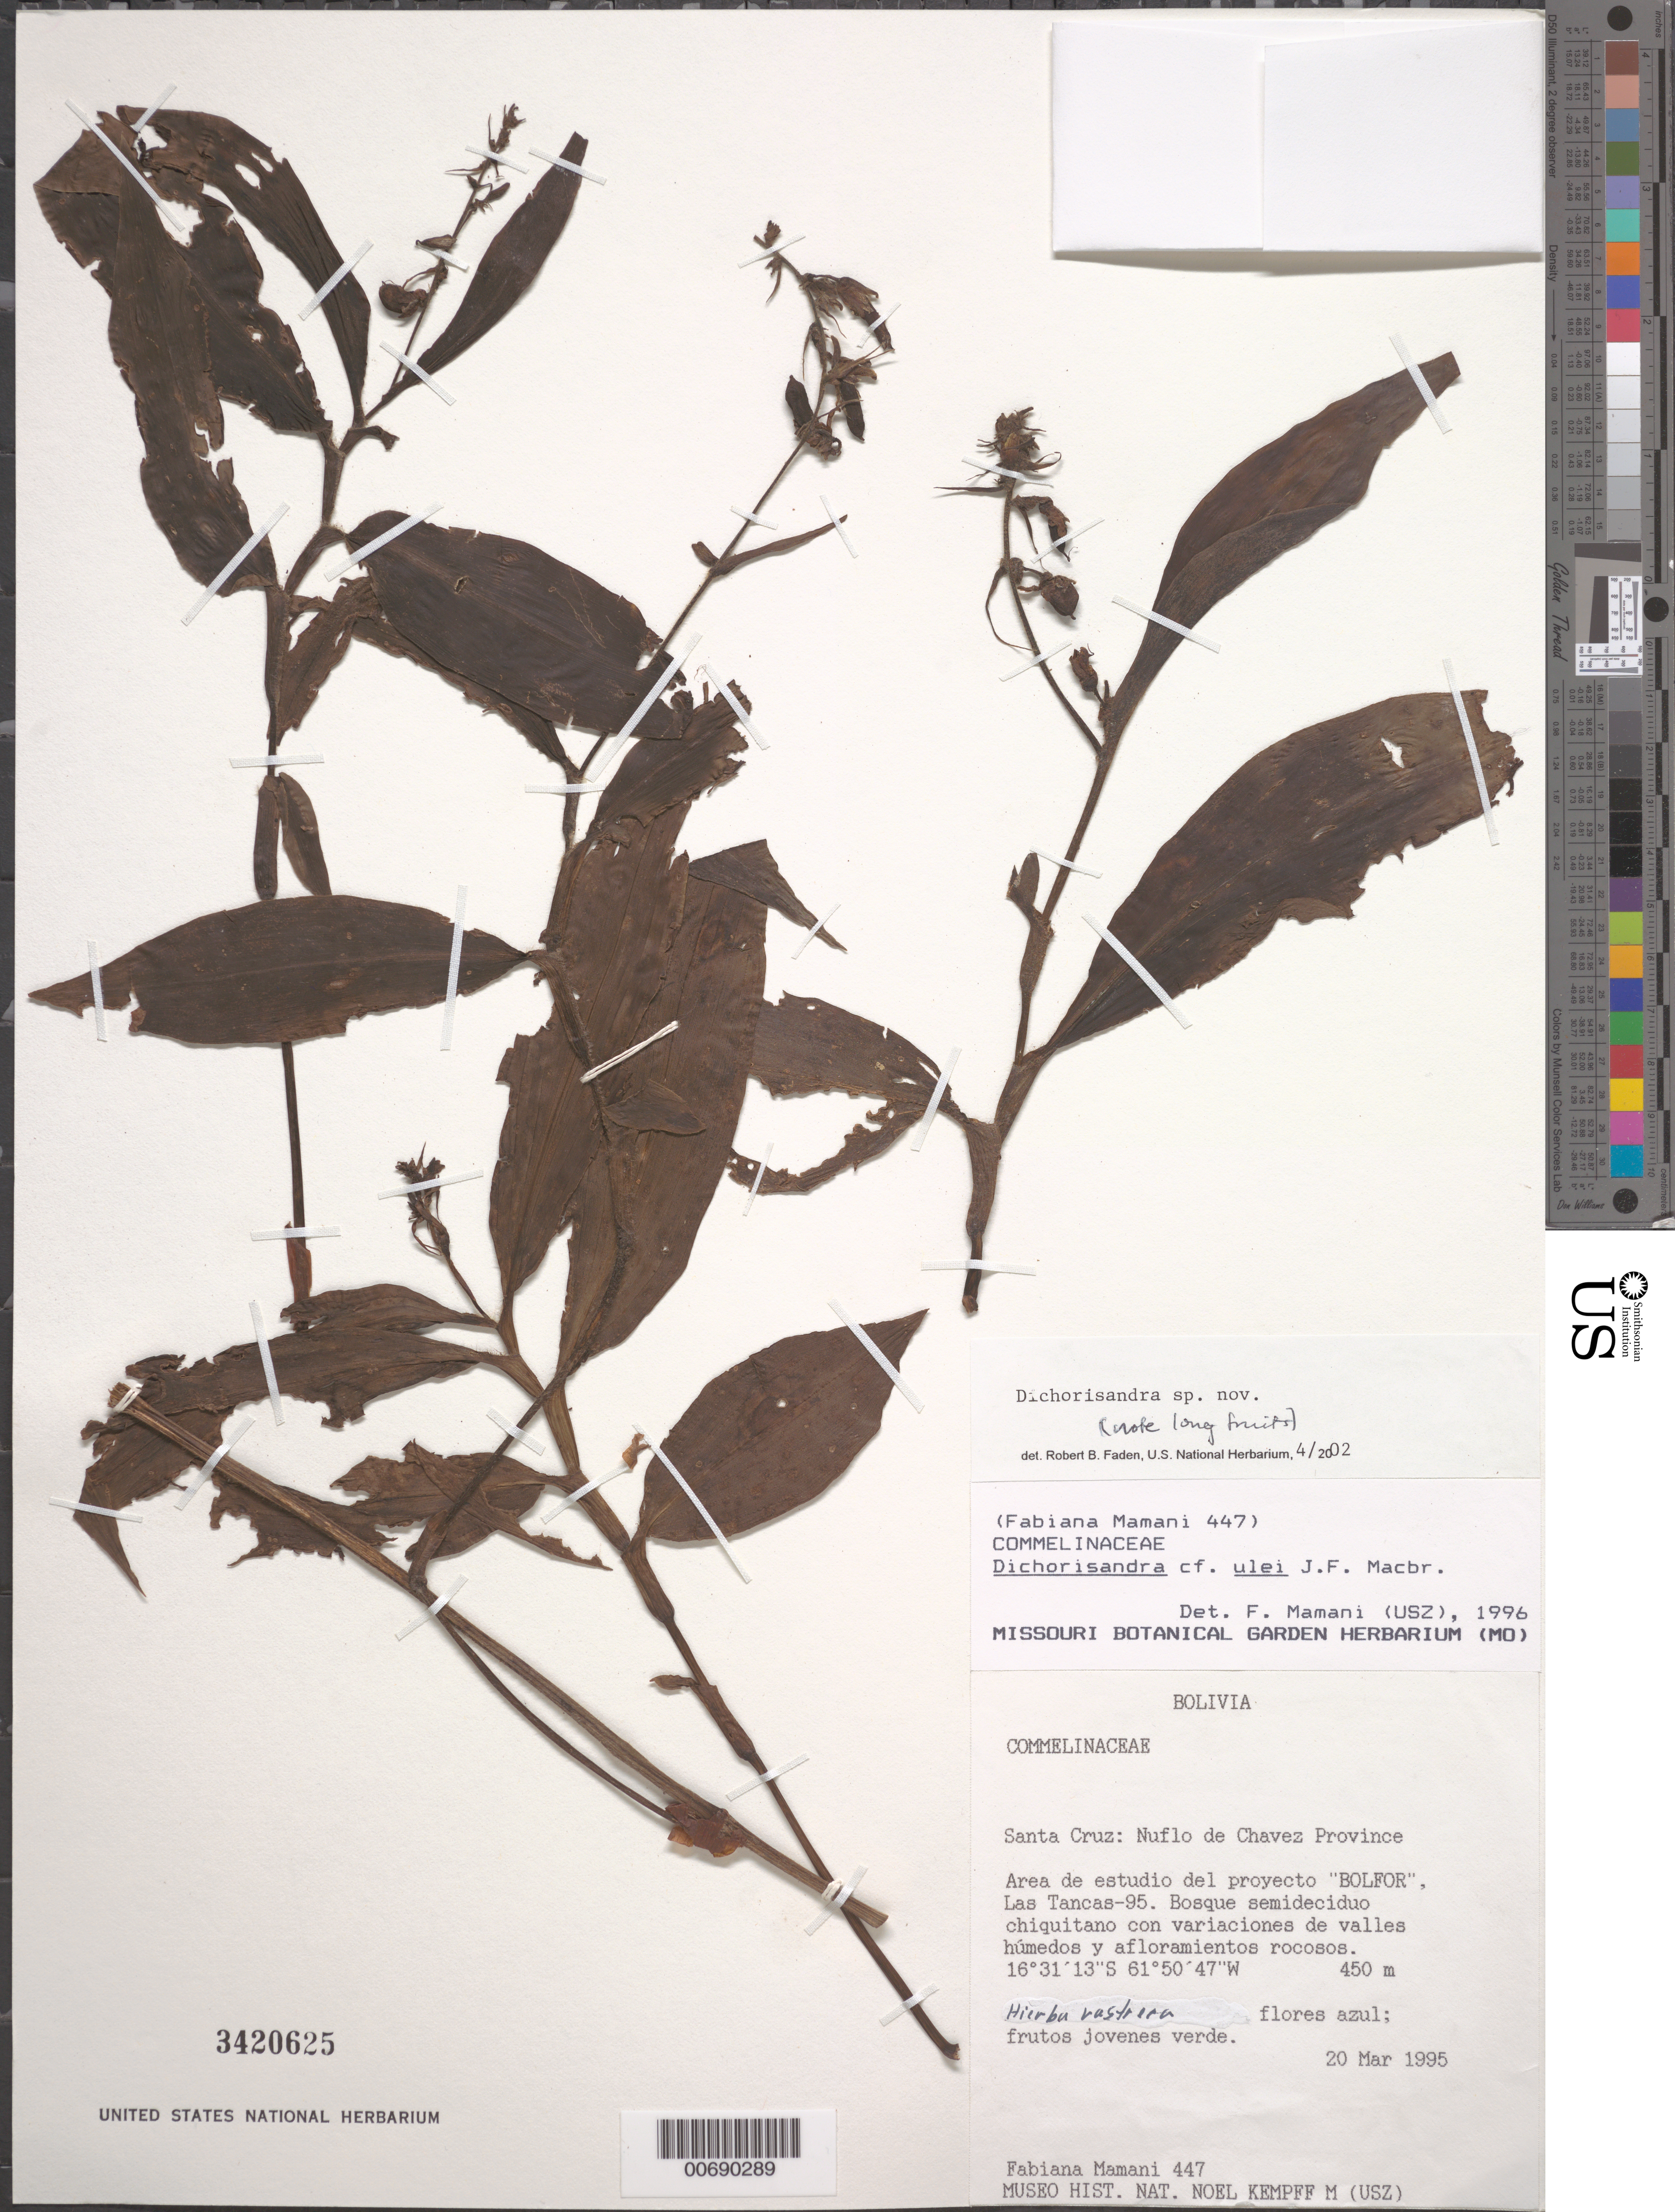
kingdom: Plantae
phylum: Tracheophyta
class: Liliopsida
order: Commelinales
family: Commelinaceae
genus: Dichorisandra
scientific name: Dichorisandra sp.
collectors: F. Mamani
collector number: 447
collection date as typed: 20 Mar 1995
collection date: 1995-03-20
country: Bolivia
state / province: Santa Cruz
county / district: Ñuflo de Chávez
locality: Bolfor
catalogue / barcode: US 3420625